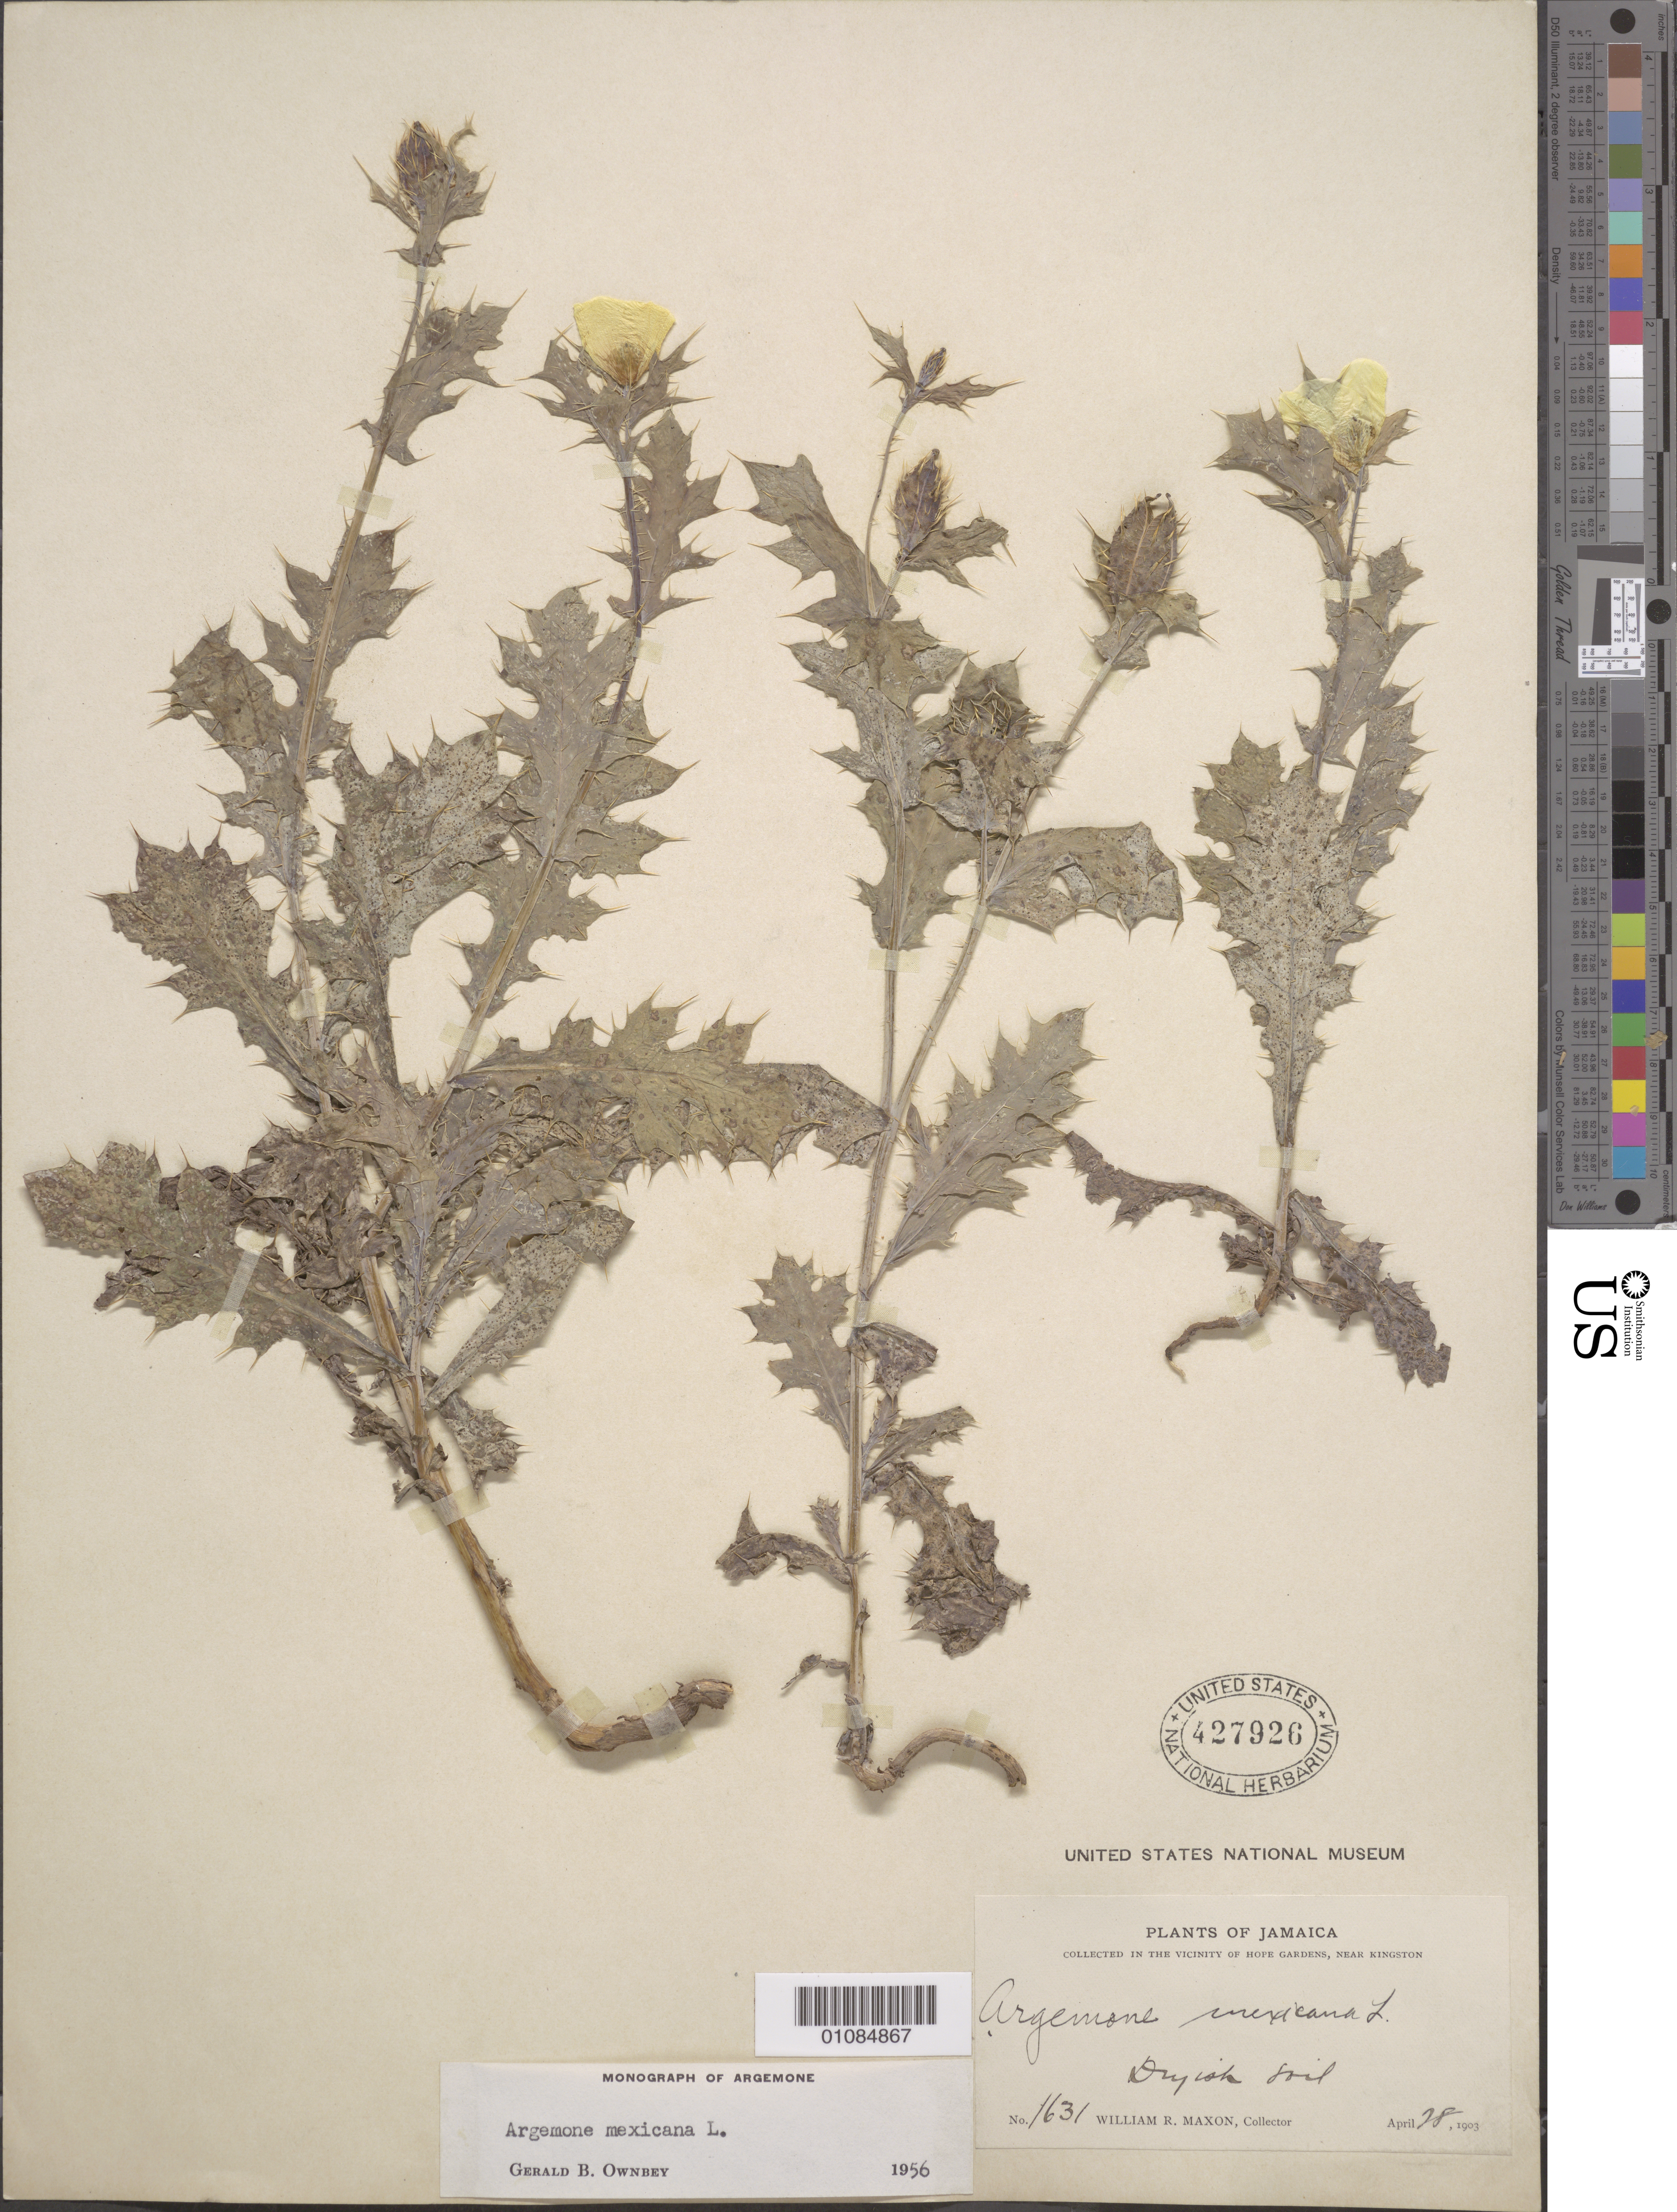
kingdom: Plantae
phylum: Tracheophyta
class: Magnoliopsida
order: Ranunculales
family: Papaveraceae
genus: Argemone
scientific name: Argemone mexicana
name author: L.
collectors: W. R. Maxon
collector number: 1631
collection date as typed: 28 Apr 1903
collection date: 1903-04-28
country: Jamaica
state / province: Saint Andrew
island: Jamaica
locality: Collected in the vicinity of Hope Gardens, near Kingston.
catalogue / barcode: US 427926